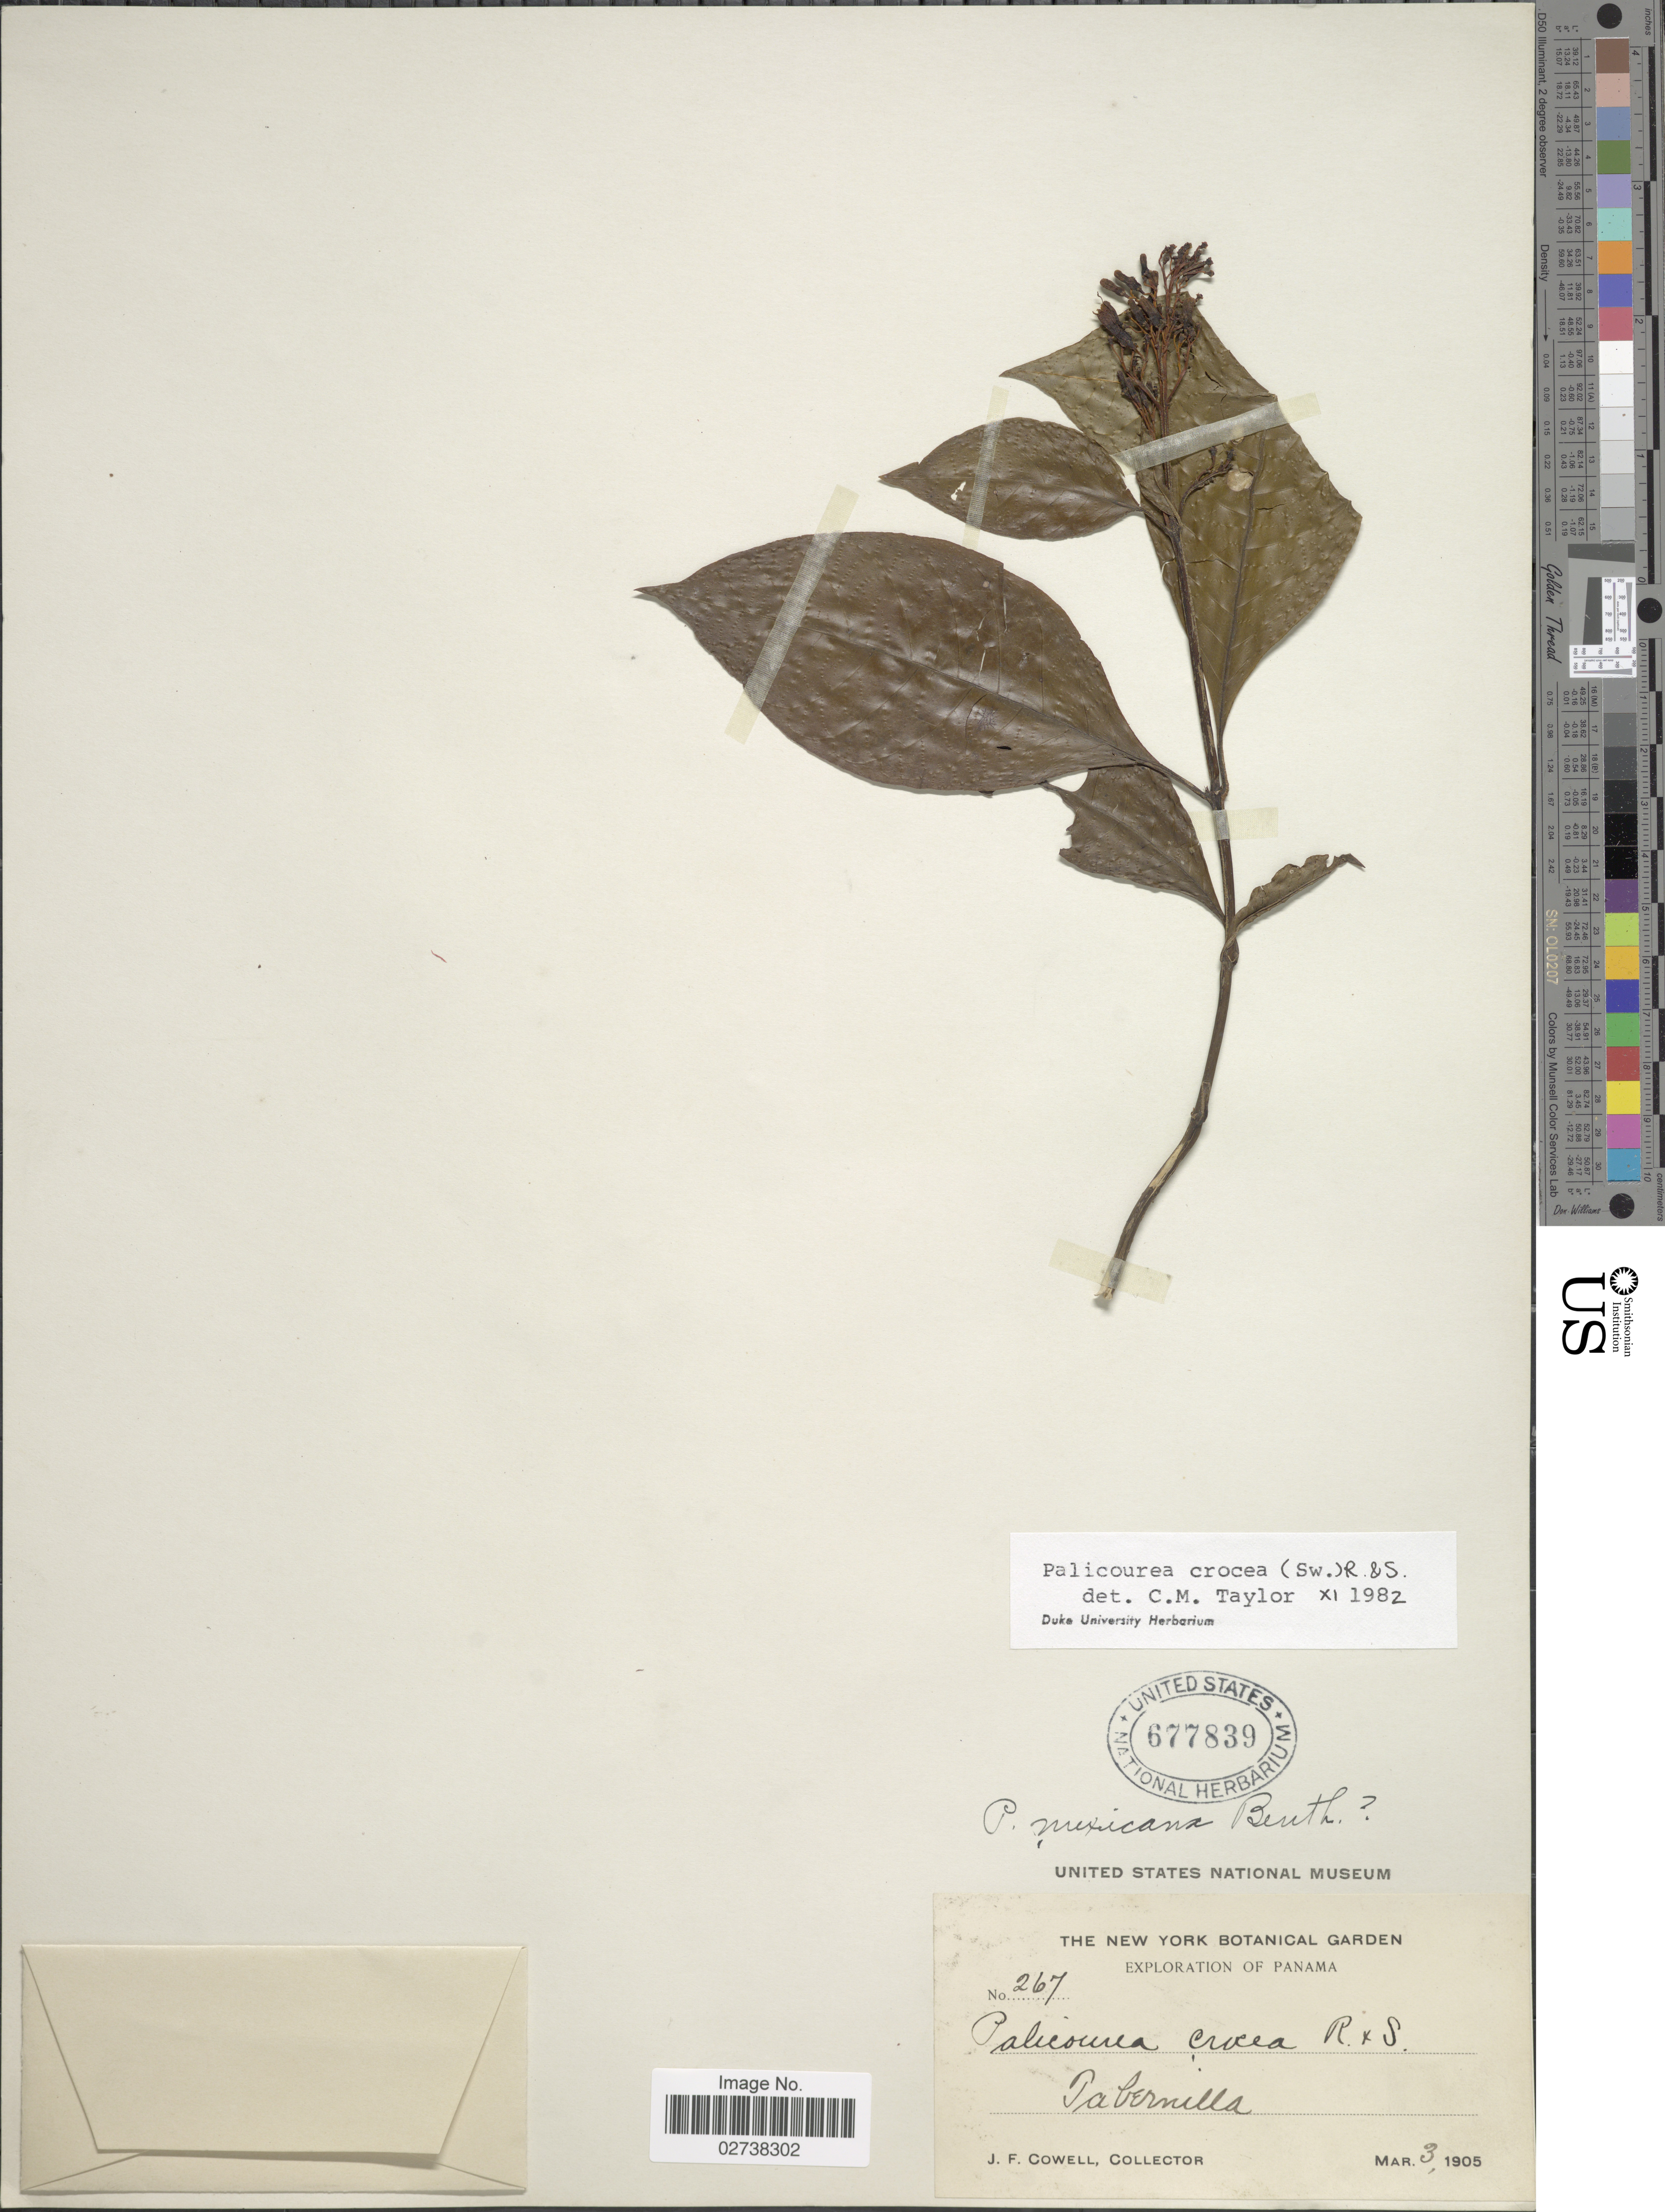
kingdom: Plantae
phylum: Tracheophyta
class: Magnoliopsida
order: Gentianales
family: Rubiaceae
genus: Palicourea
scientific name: Palicourea crocea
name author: (Sw.) Schult.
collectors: J. F. Cowell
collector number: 267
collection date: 1905-03-03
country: Panama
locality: Tabervilla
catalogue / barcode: US 677839